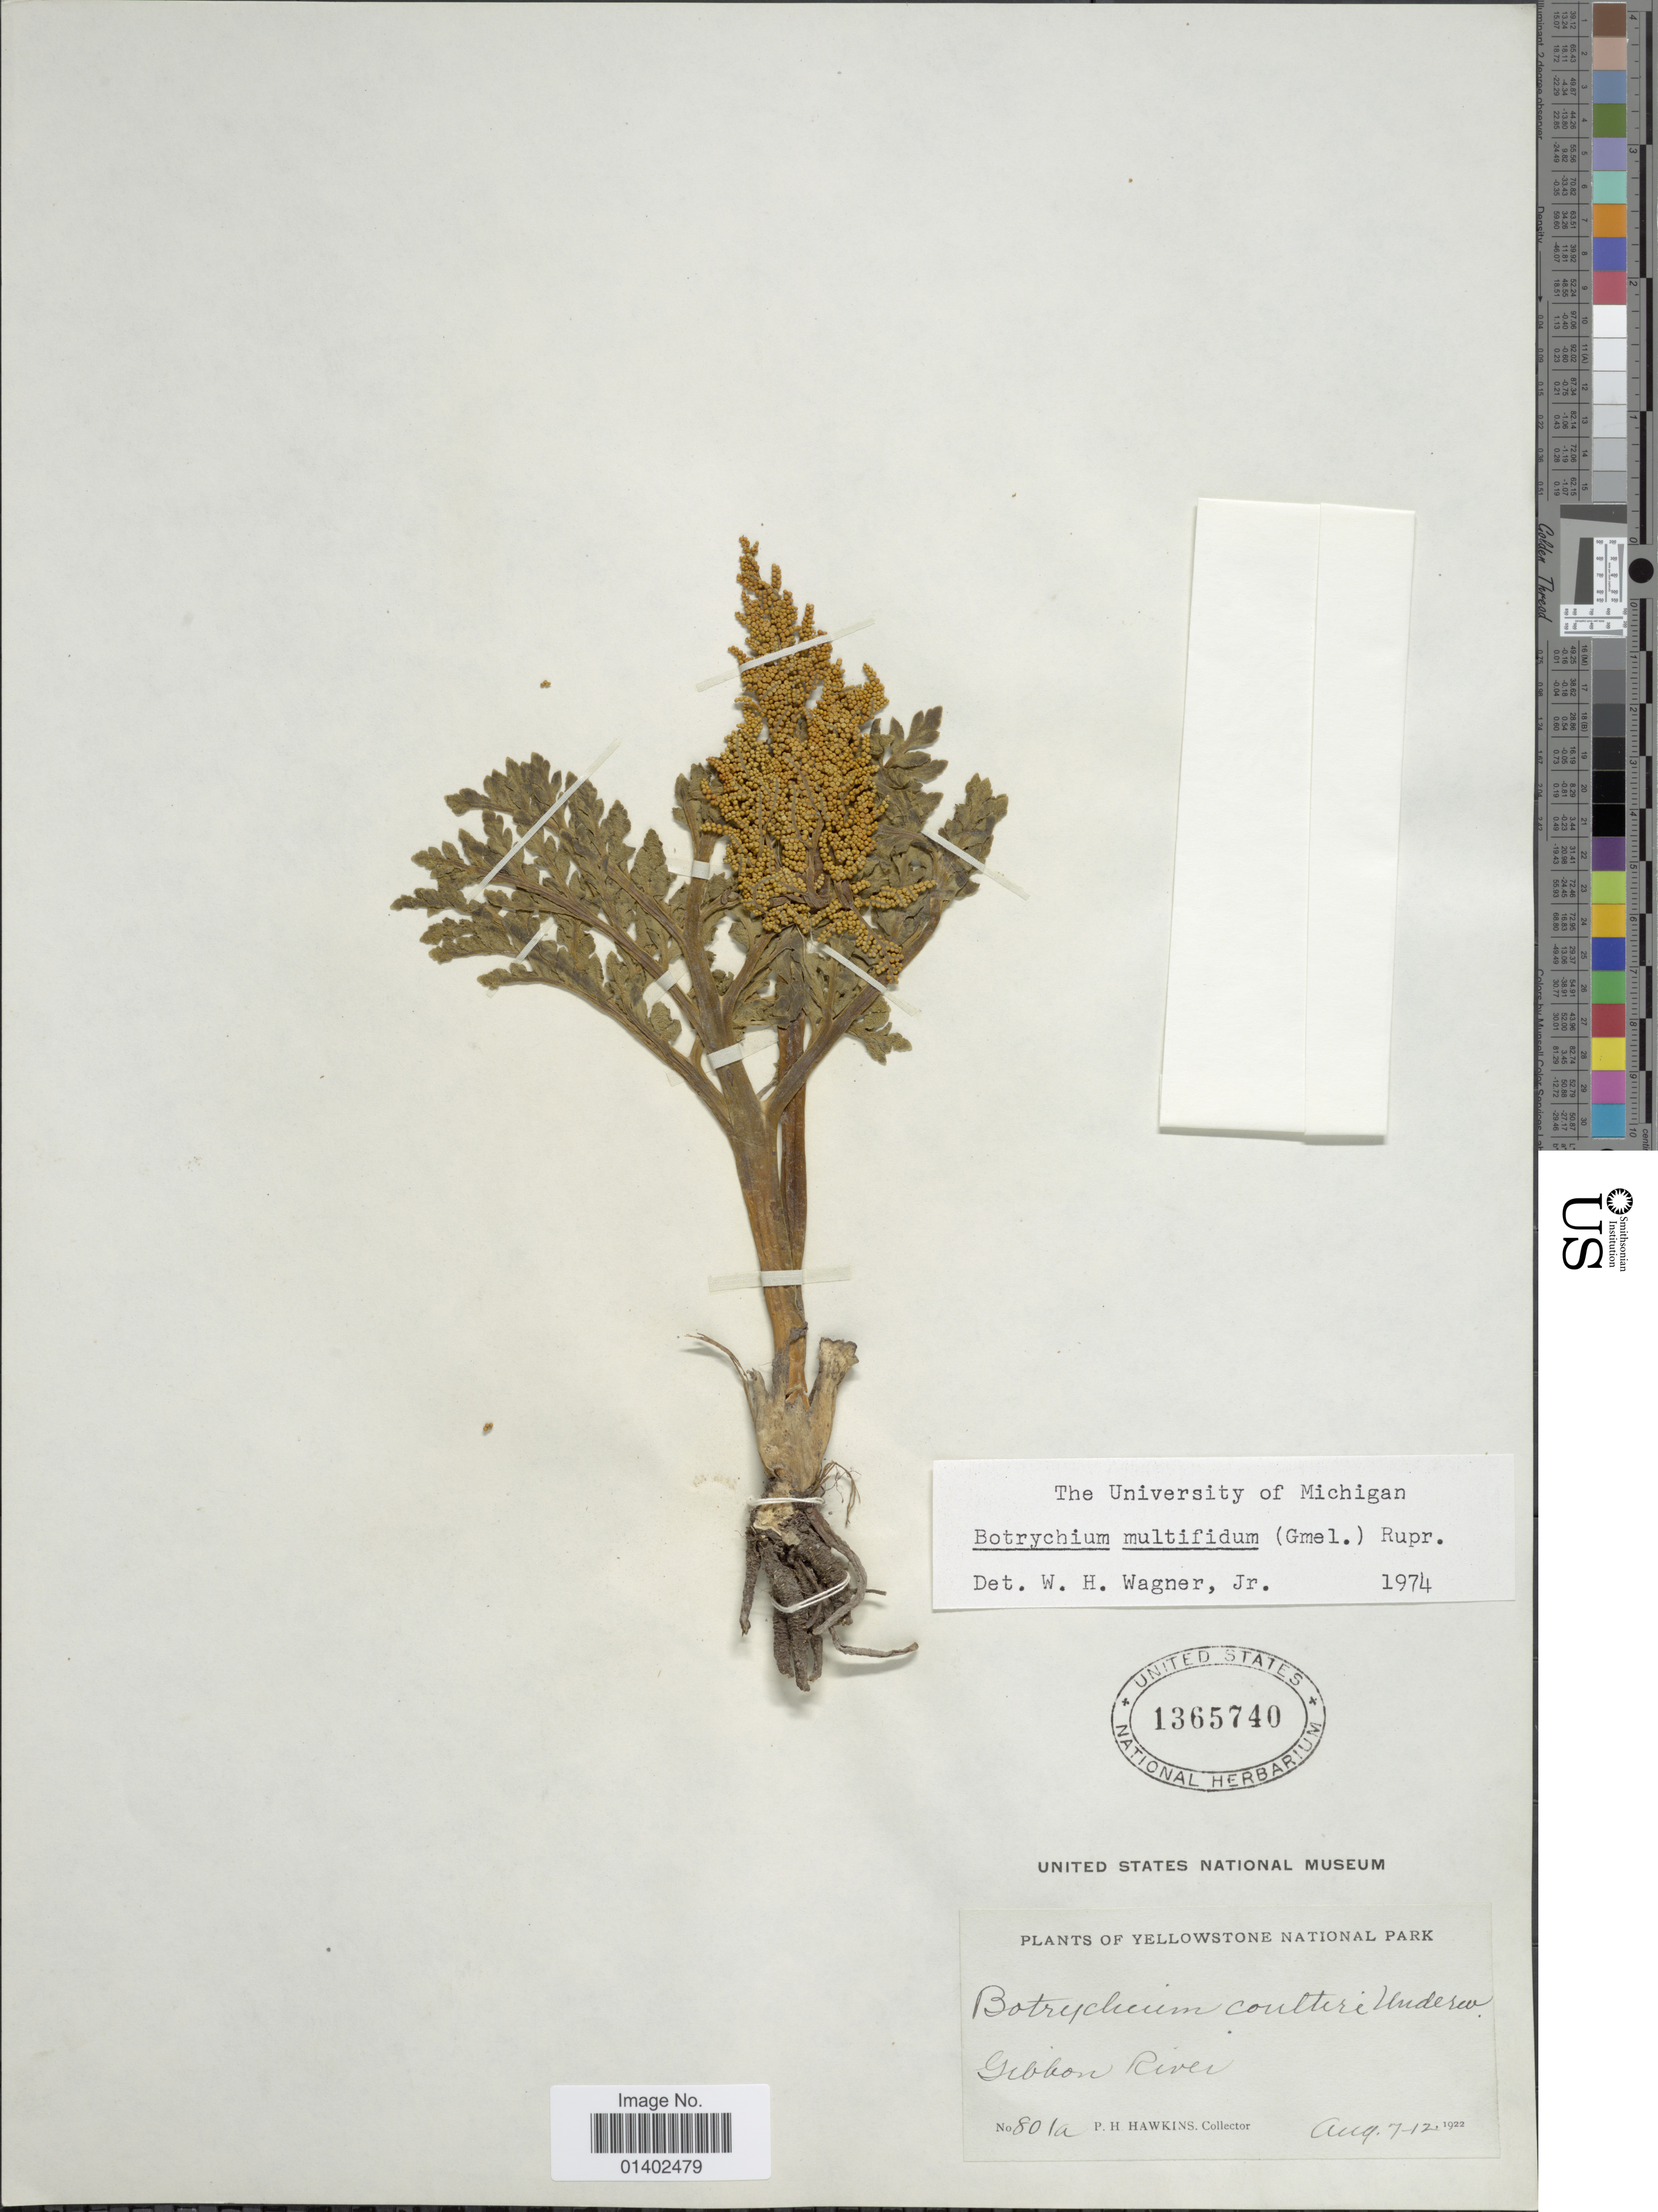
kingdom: Plantae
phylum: Tracheophyta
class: Polypodiopsida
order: Ophioglossales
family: Ophioglossaceae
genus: Botrychium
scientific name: Botrychium multifidum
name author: (J.F. Gmel.) Rupr.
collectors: P. Hawkins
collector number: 801a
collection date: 1922-08-07/1922-08-12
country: United States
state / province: Wyoming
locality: Yellowstone National Park, Gibbon River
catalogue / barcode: US 1365740